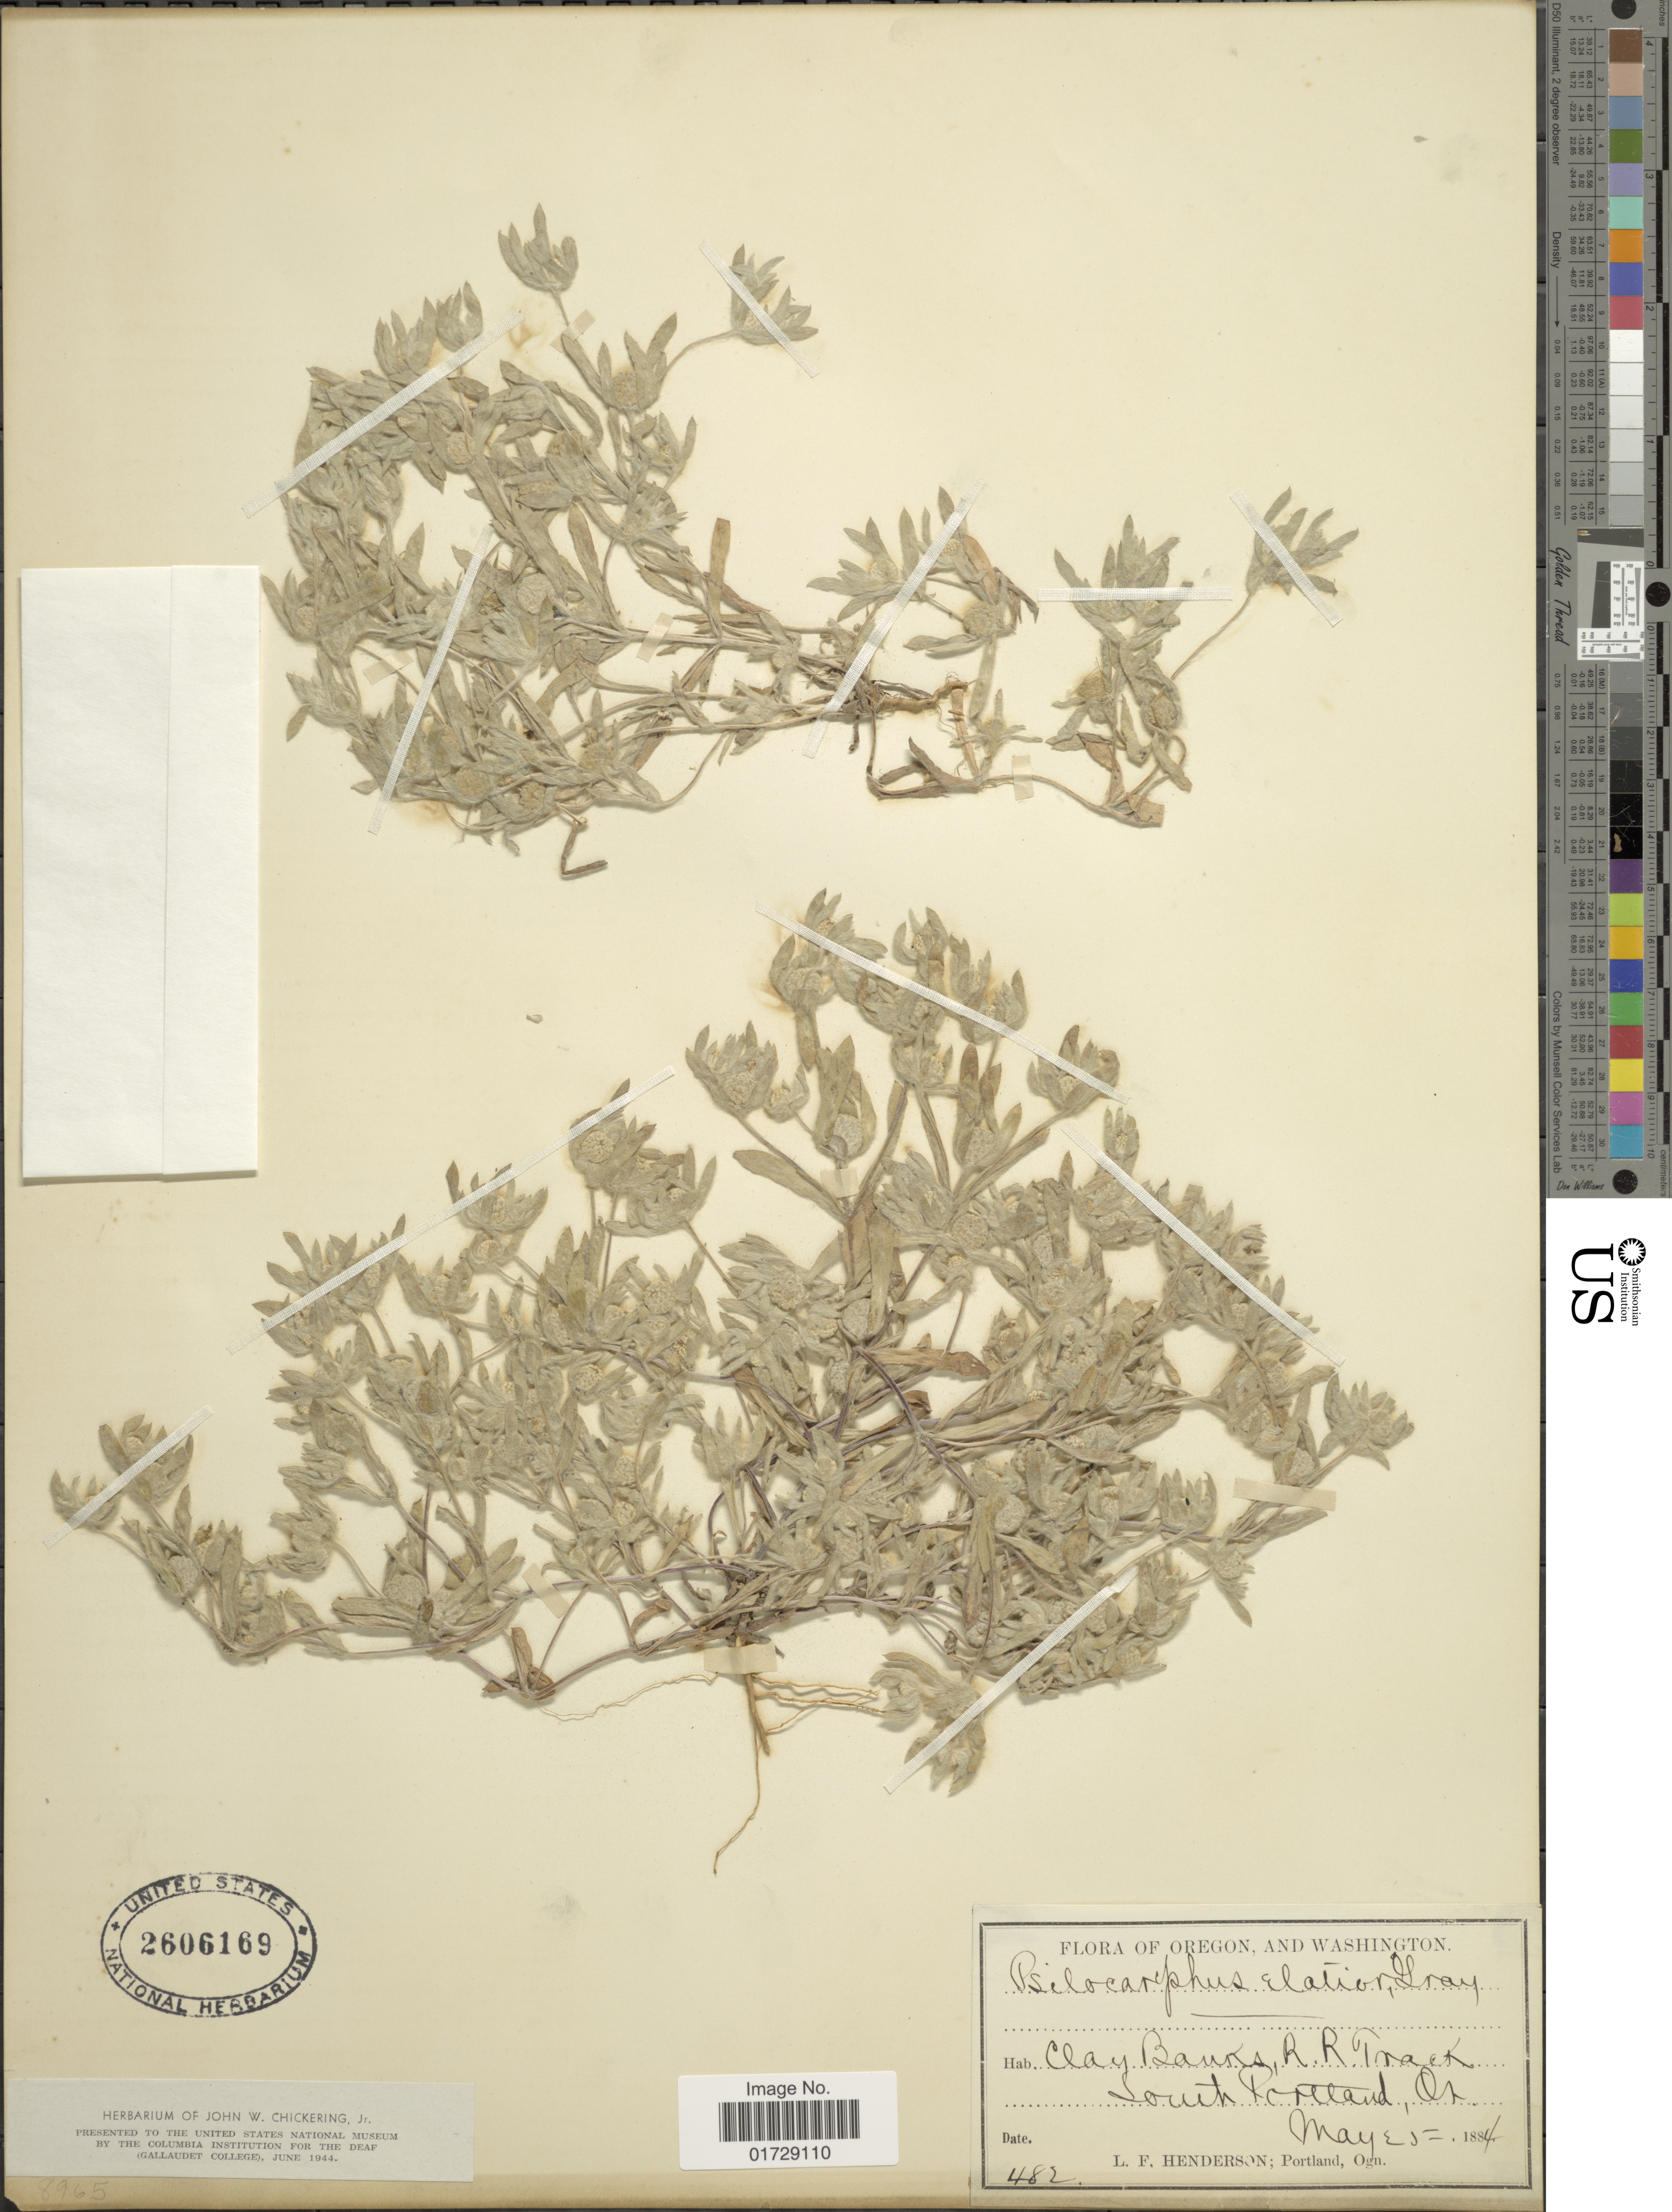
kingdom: Plantae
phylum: Tracheophyta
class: Magnoliopsida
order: Asterales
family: Asteraceae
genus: Psilocarphus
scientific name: Psilocarphus elatior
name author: (A. Gray) A. Gray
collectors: L. Henderson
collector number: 482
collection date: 1884-05-05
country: United States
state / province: Oregon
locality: R.R. Track, South Portland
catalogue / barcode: US 2606169